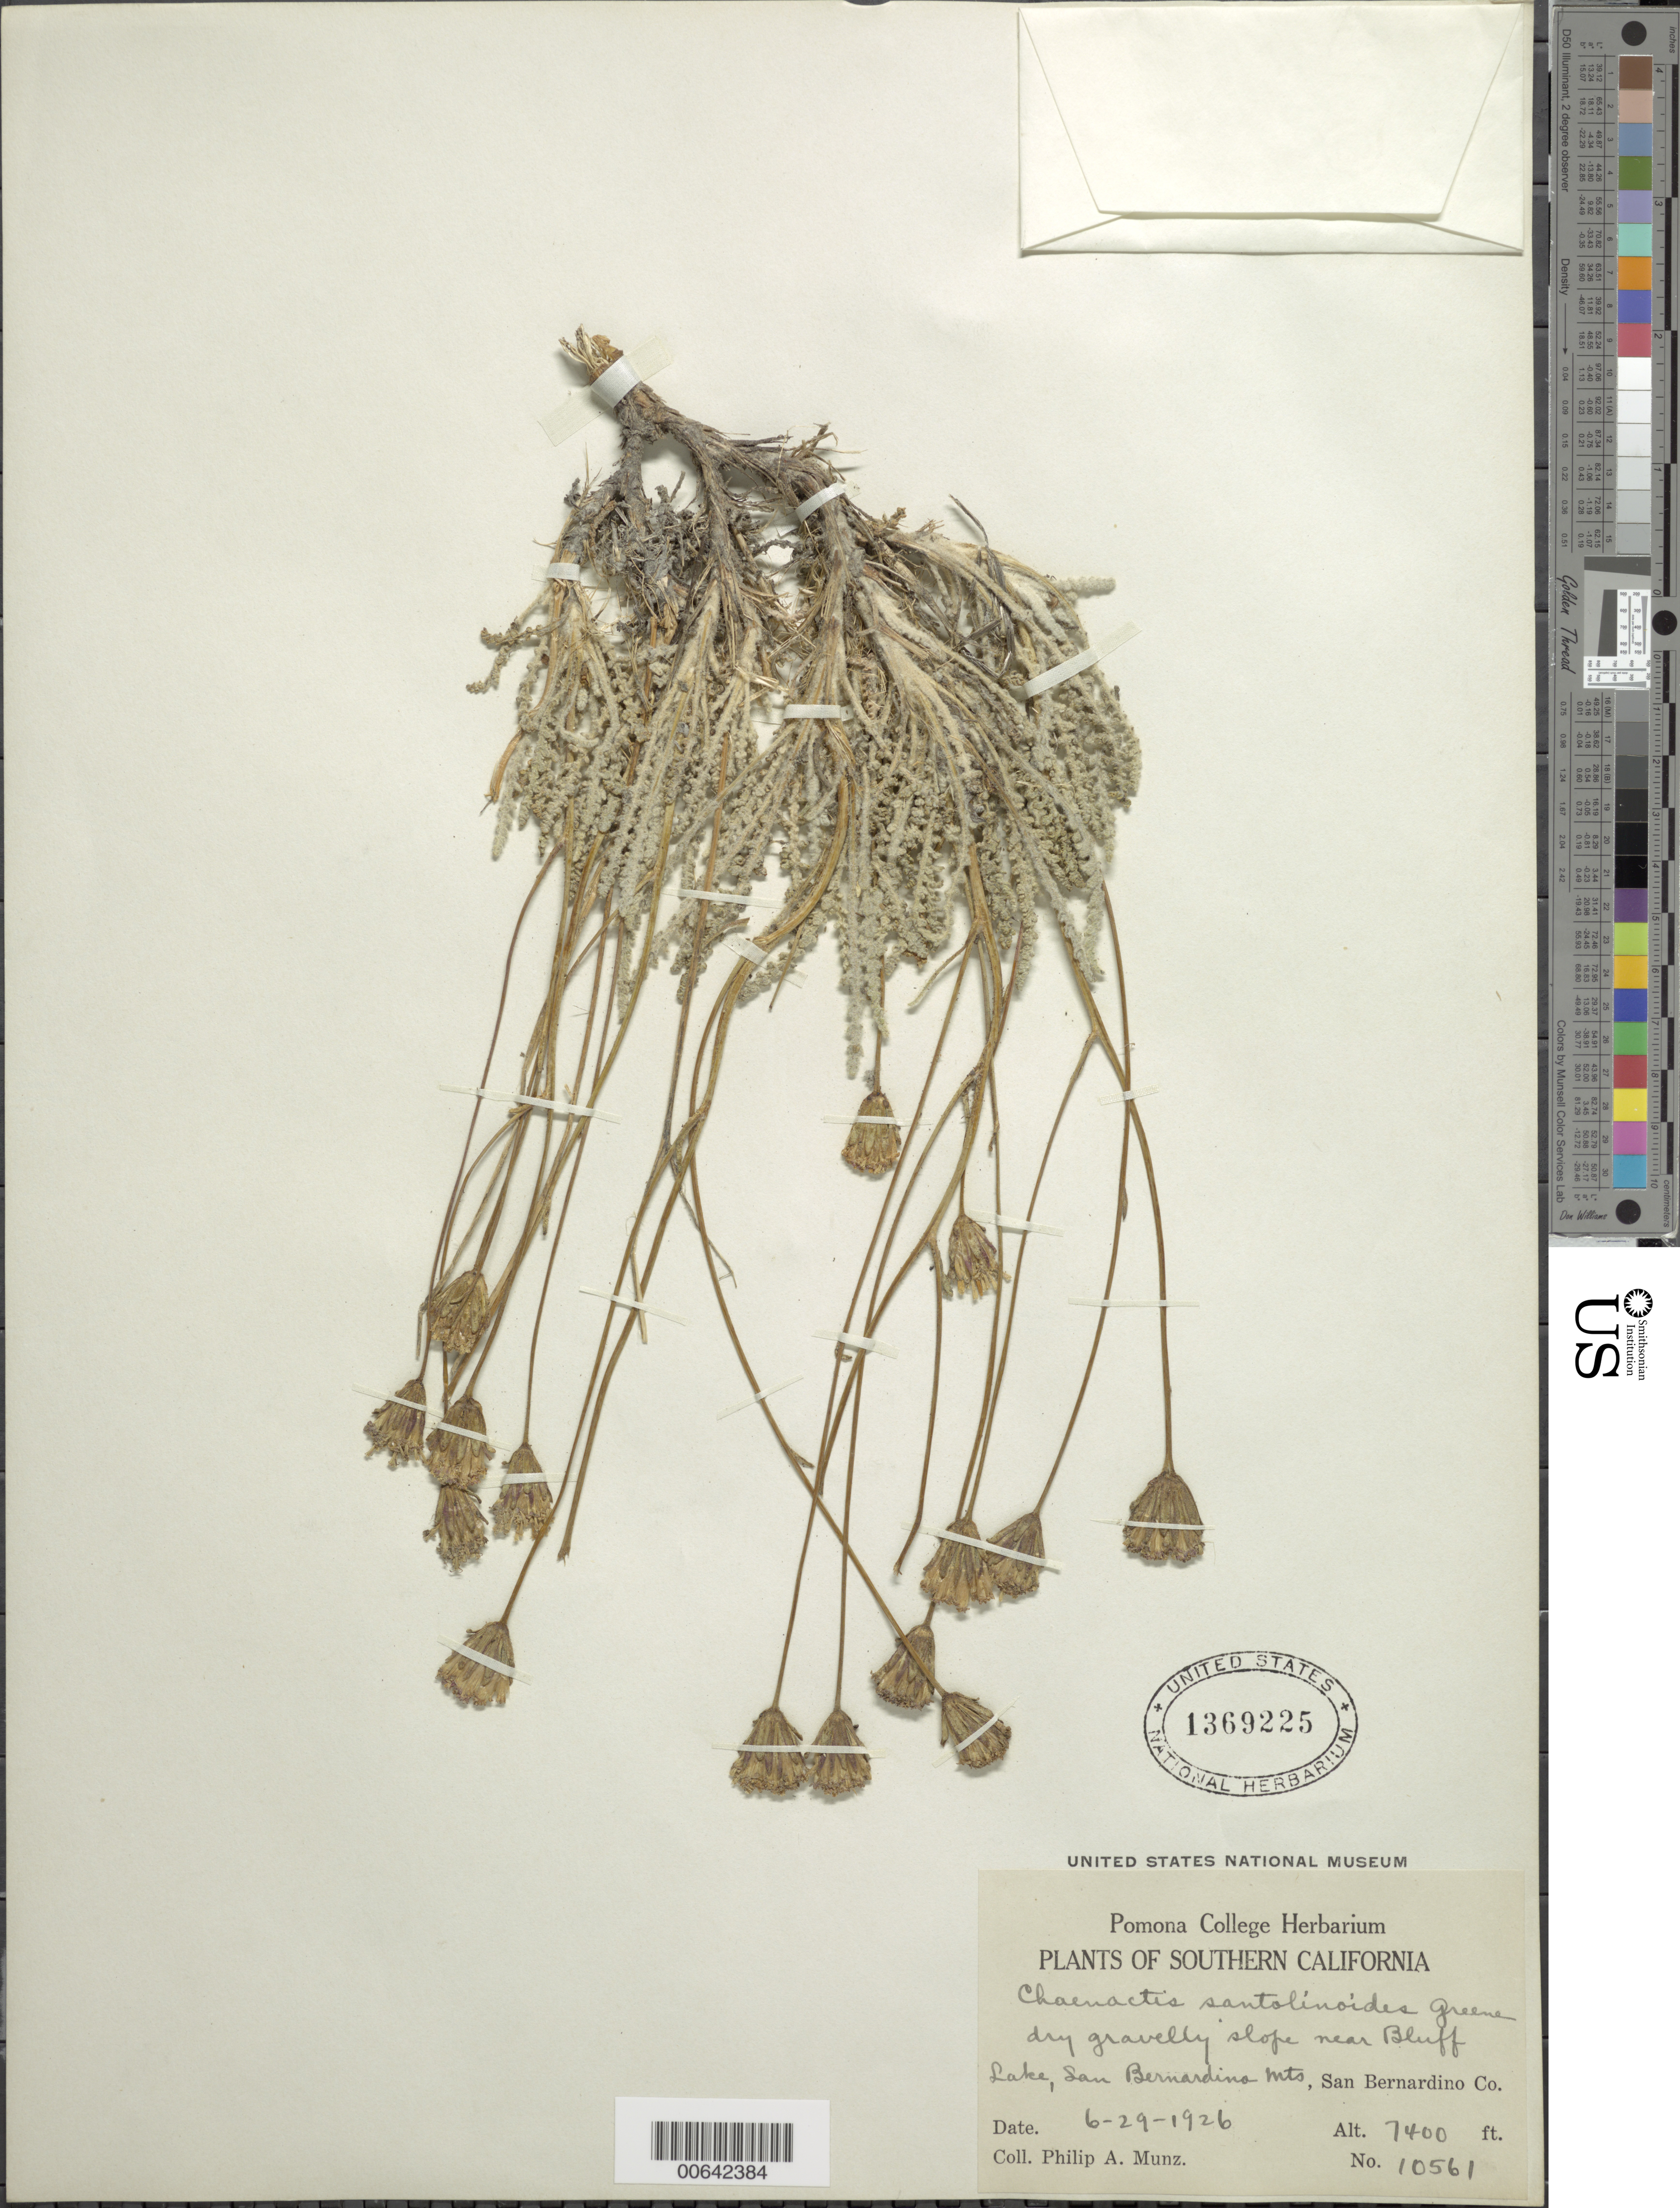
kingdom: Plantae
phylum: Tracheophyta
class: Magnoliopsida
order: Asterales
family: Asteraceae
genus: Chaenactis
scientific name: Chaenactis santolinoides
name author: Greene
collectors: P. A. Munz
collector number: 10561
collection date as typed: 29 Jun 1926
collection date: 1926-06-29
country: United States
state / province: California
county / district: San Bernardino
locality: Dry Gravelly slope near Bluff Lake, San Bernardino Mts.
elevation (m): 2256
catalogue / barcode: US 1369225